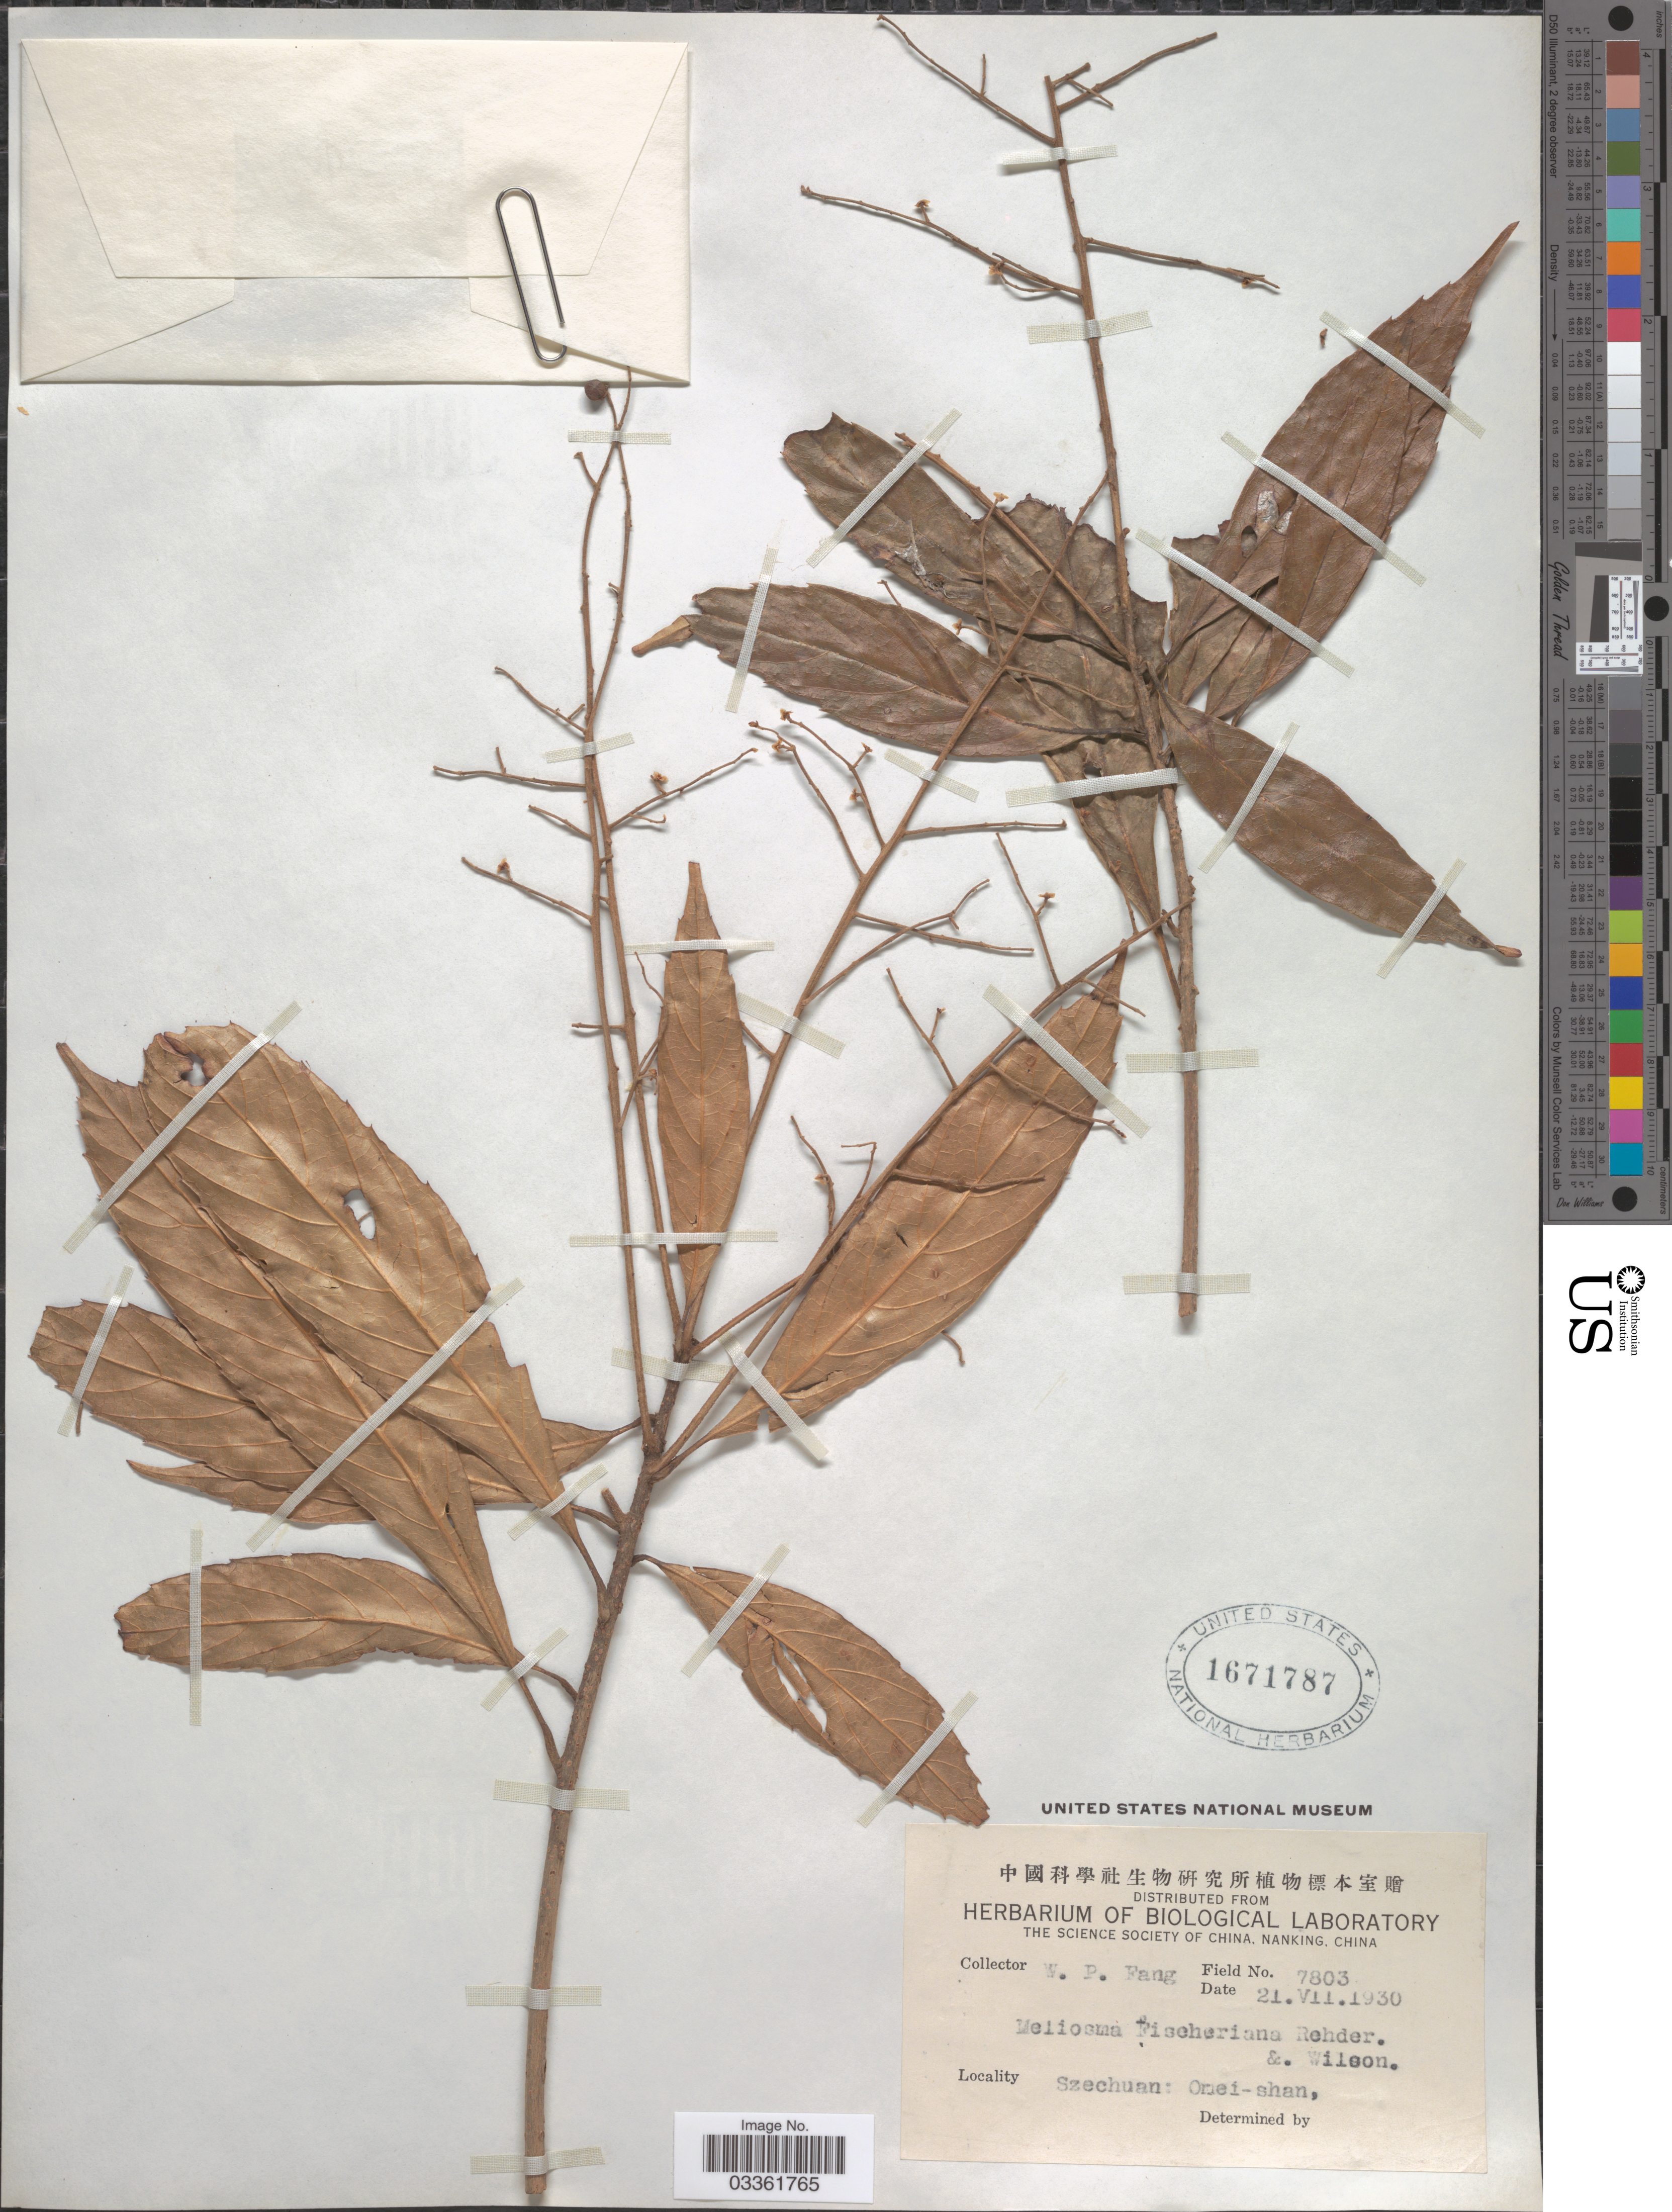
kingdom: Plantae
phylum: Tracheophyta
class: Magnoliopsida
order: Proteales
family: Sabiaceae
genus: Meliosma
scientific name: Meliosma fischeriana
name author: Rehder & E.H. Wilson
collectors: W. P. Fang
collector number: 7803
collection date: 1930-07-21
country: China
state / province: Sichuan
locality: Szechuan: Omei-shan.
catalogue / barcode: US 1671787